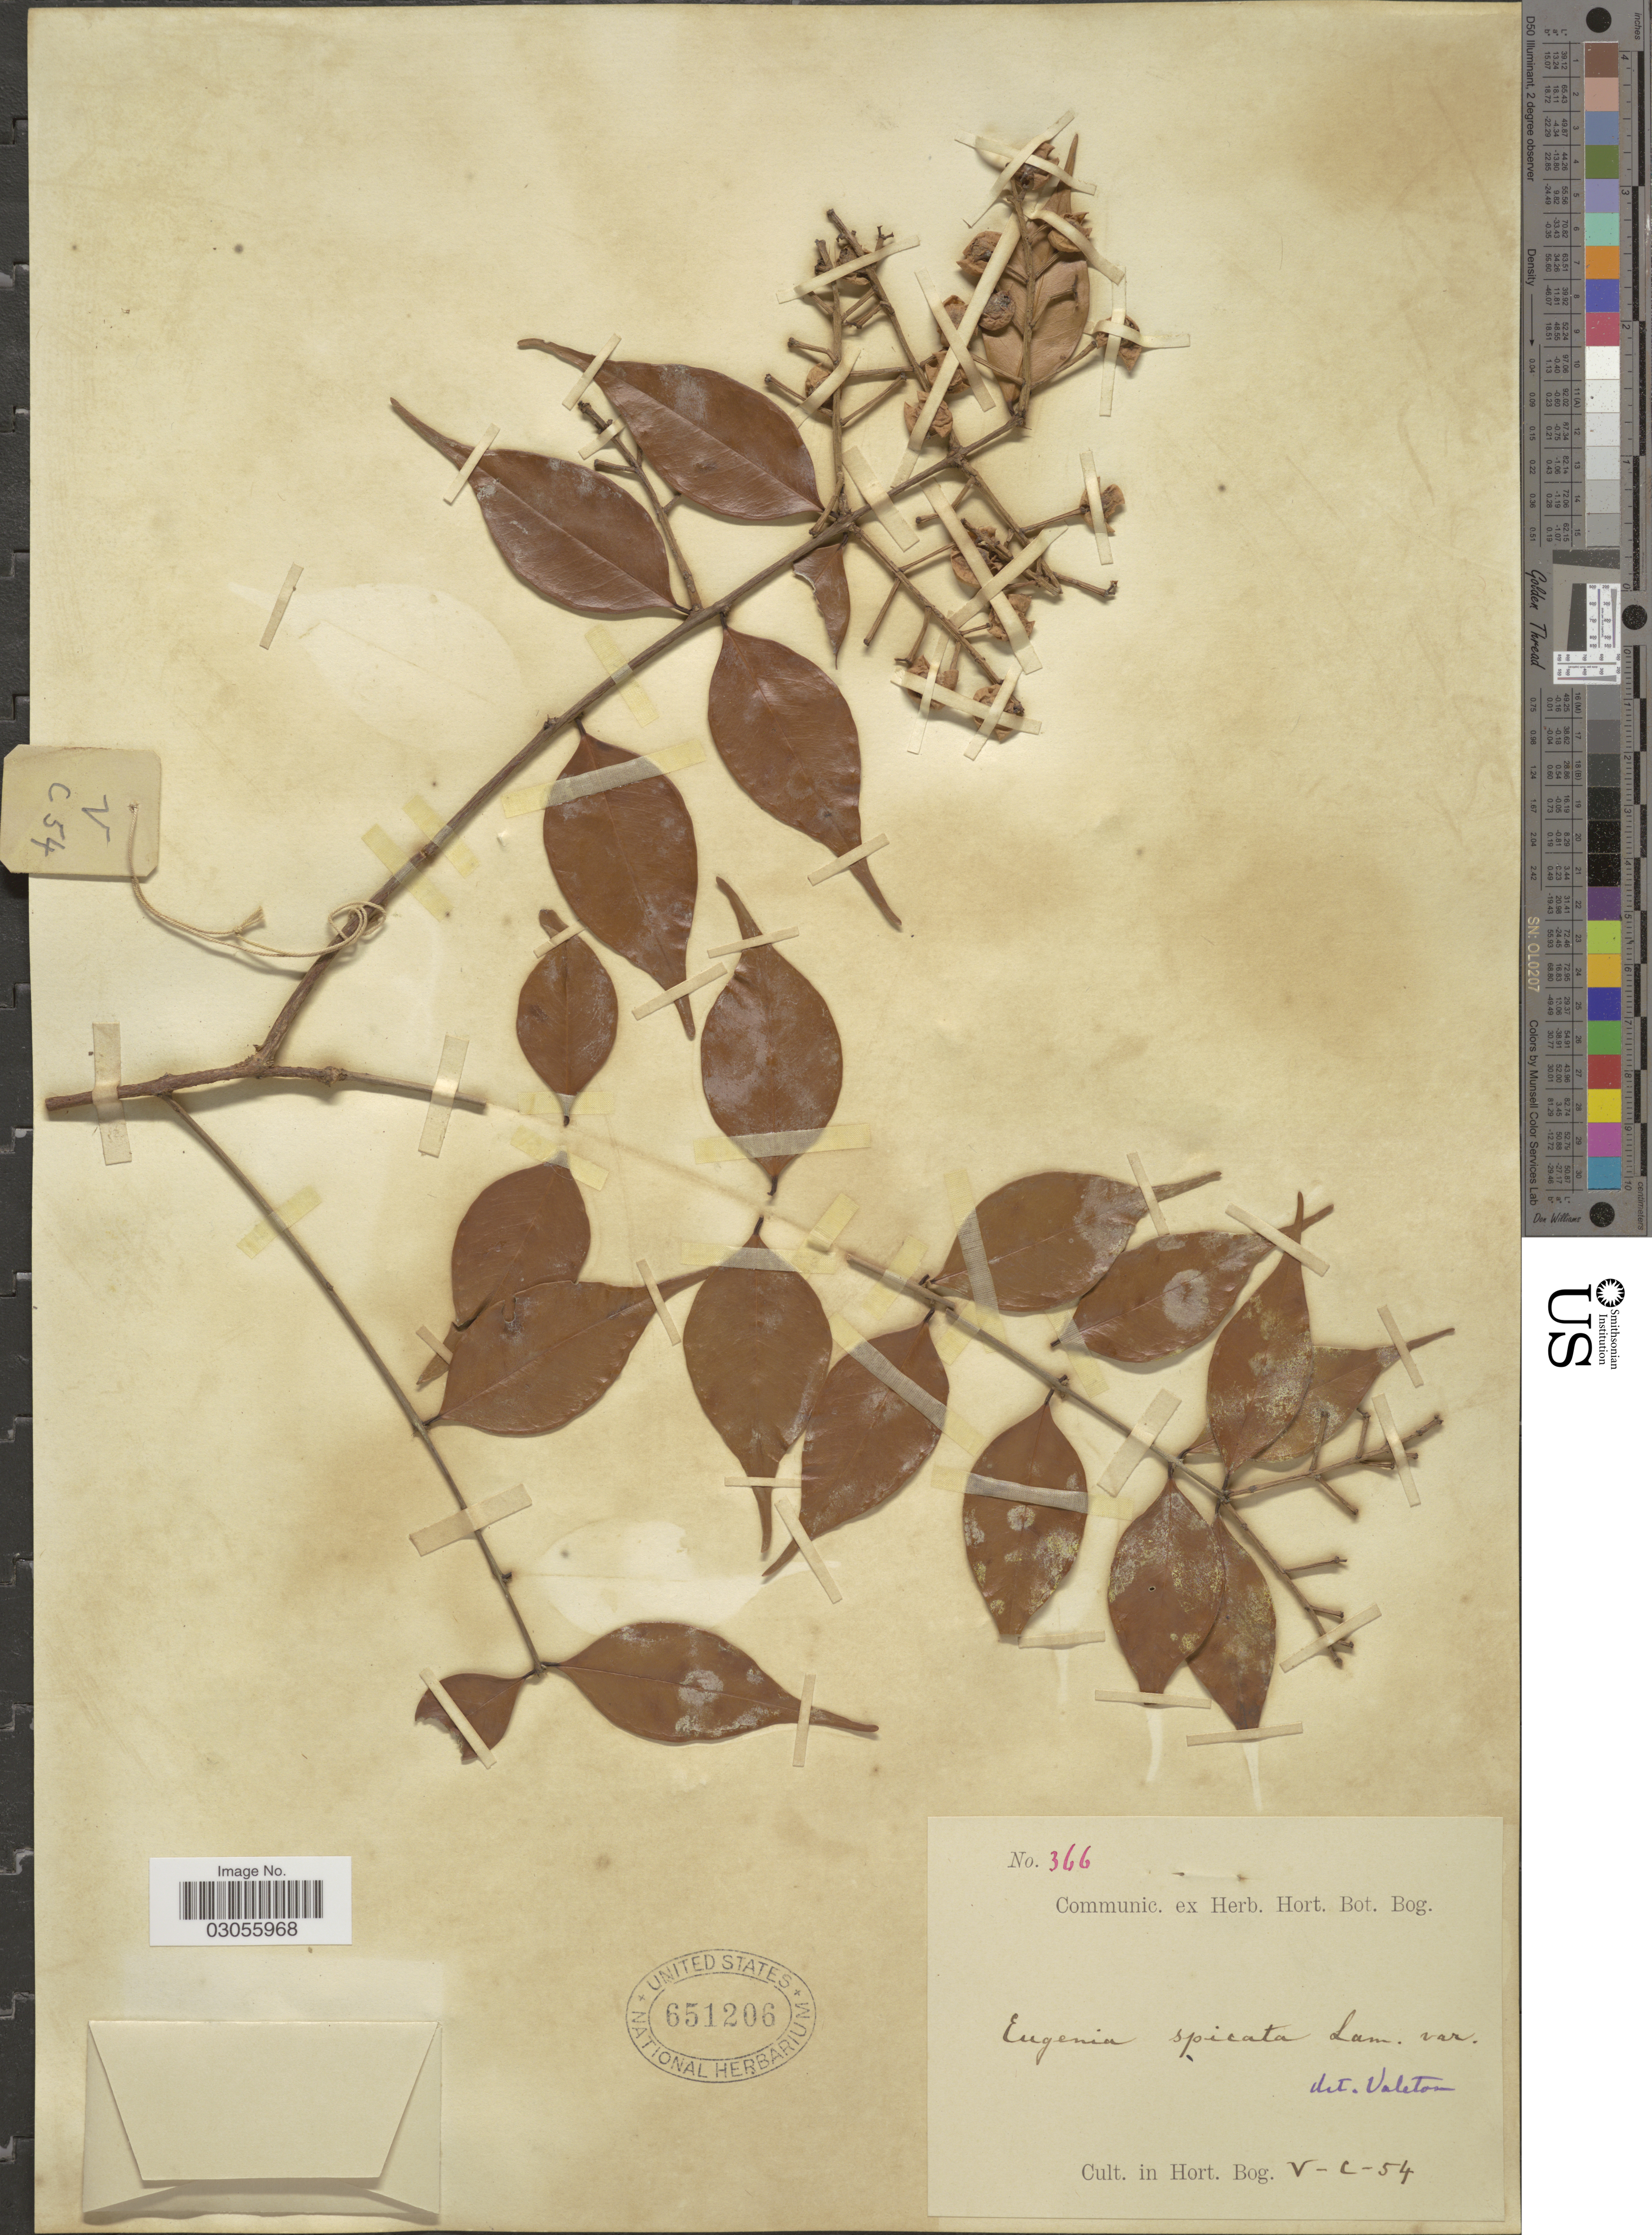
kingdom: Plantae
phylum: Tracheophyta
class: Magnoliopsida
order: Myrtales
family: Myrtaceae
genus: Syzygium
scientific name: Syzygium zeylanicum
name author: (L.) DC.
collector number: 366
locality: In Hort. Bog. V-C-54 [unsure placement]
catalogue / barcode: US 651206